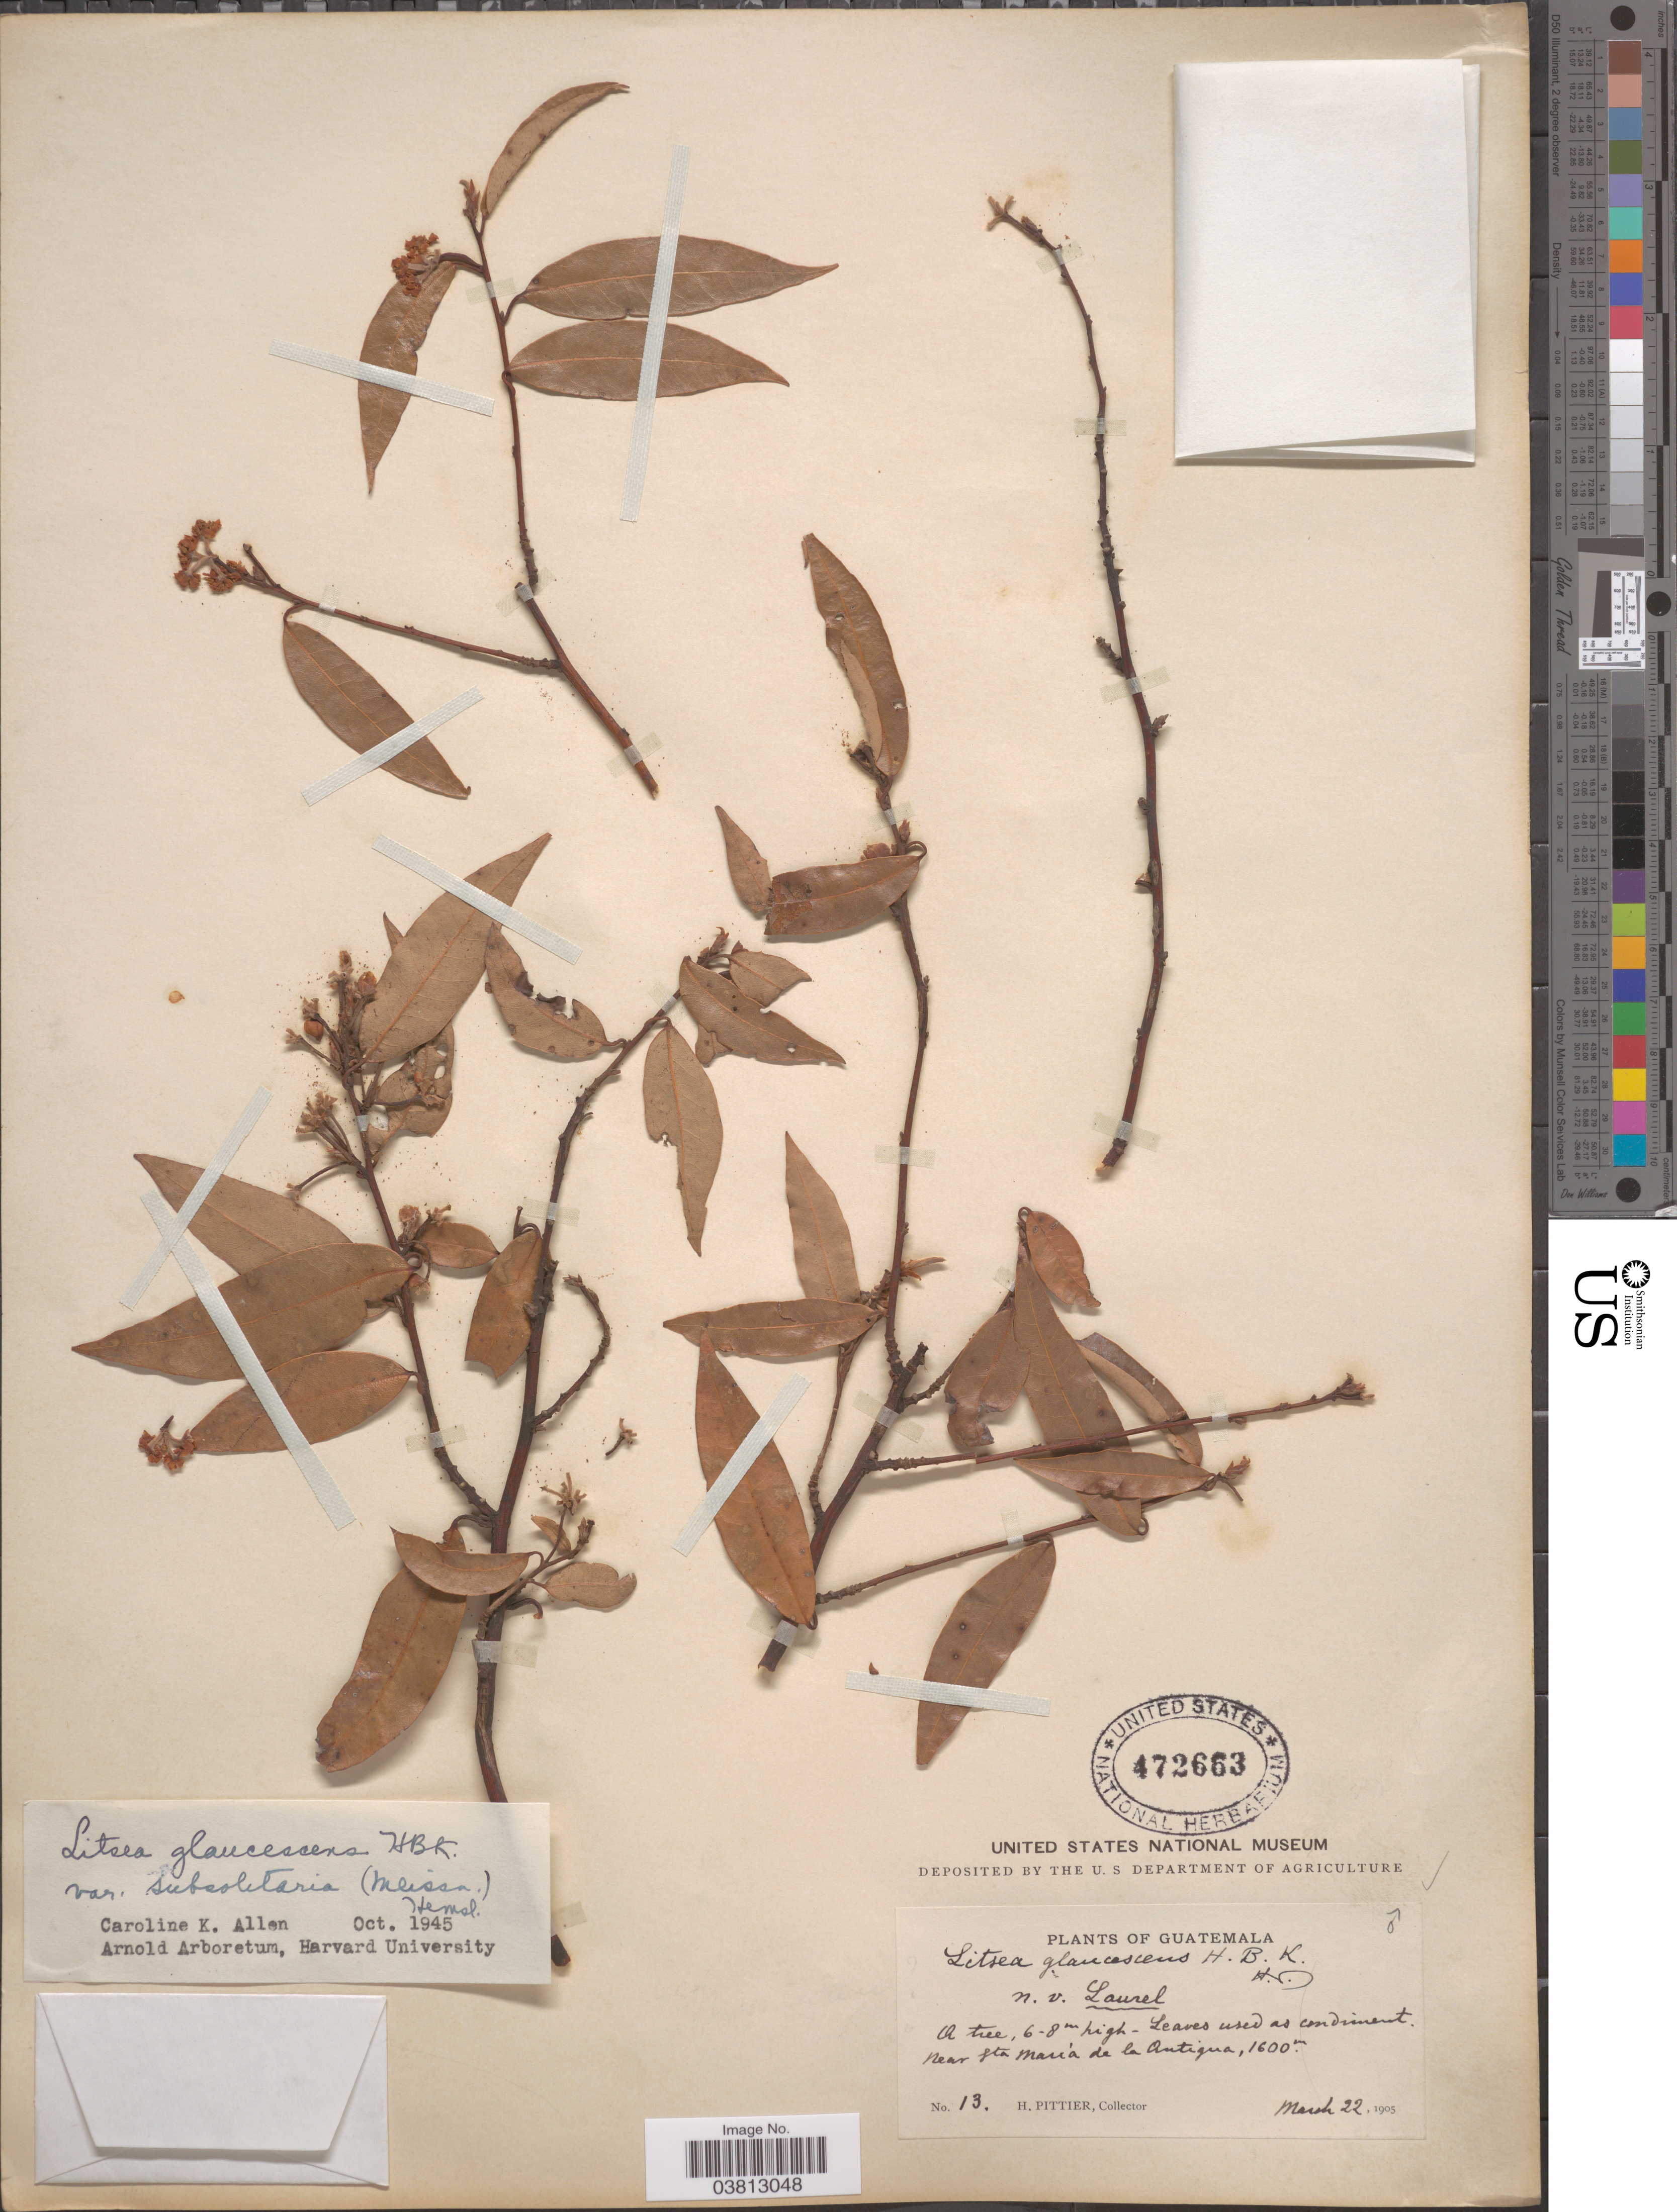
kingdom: Plantae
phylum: Tracheophyta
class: Magnoliopsida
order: Laurales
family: Lauraceae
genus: Litsea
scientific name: Litsea glaucescens var. subsolitaria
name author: Kunth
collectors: H. F. Pittier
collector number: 13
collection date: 1905-03-22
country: Guatemala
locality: Near Sta Maria de la Antigua.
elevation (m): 1600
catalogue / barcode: US 472663